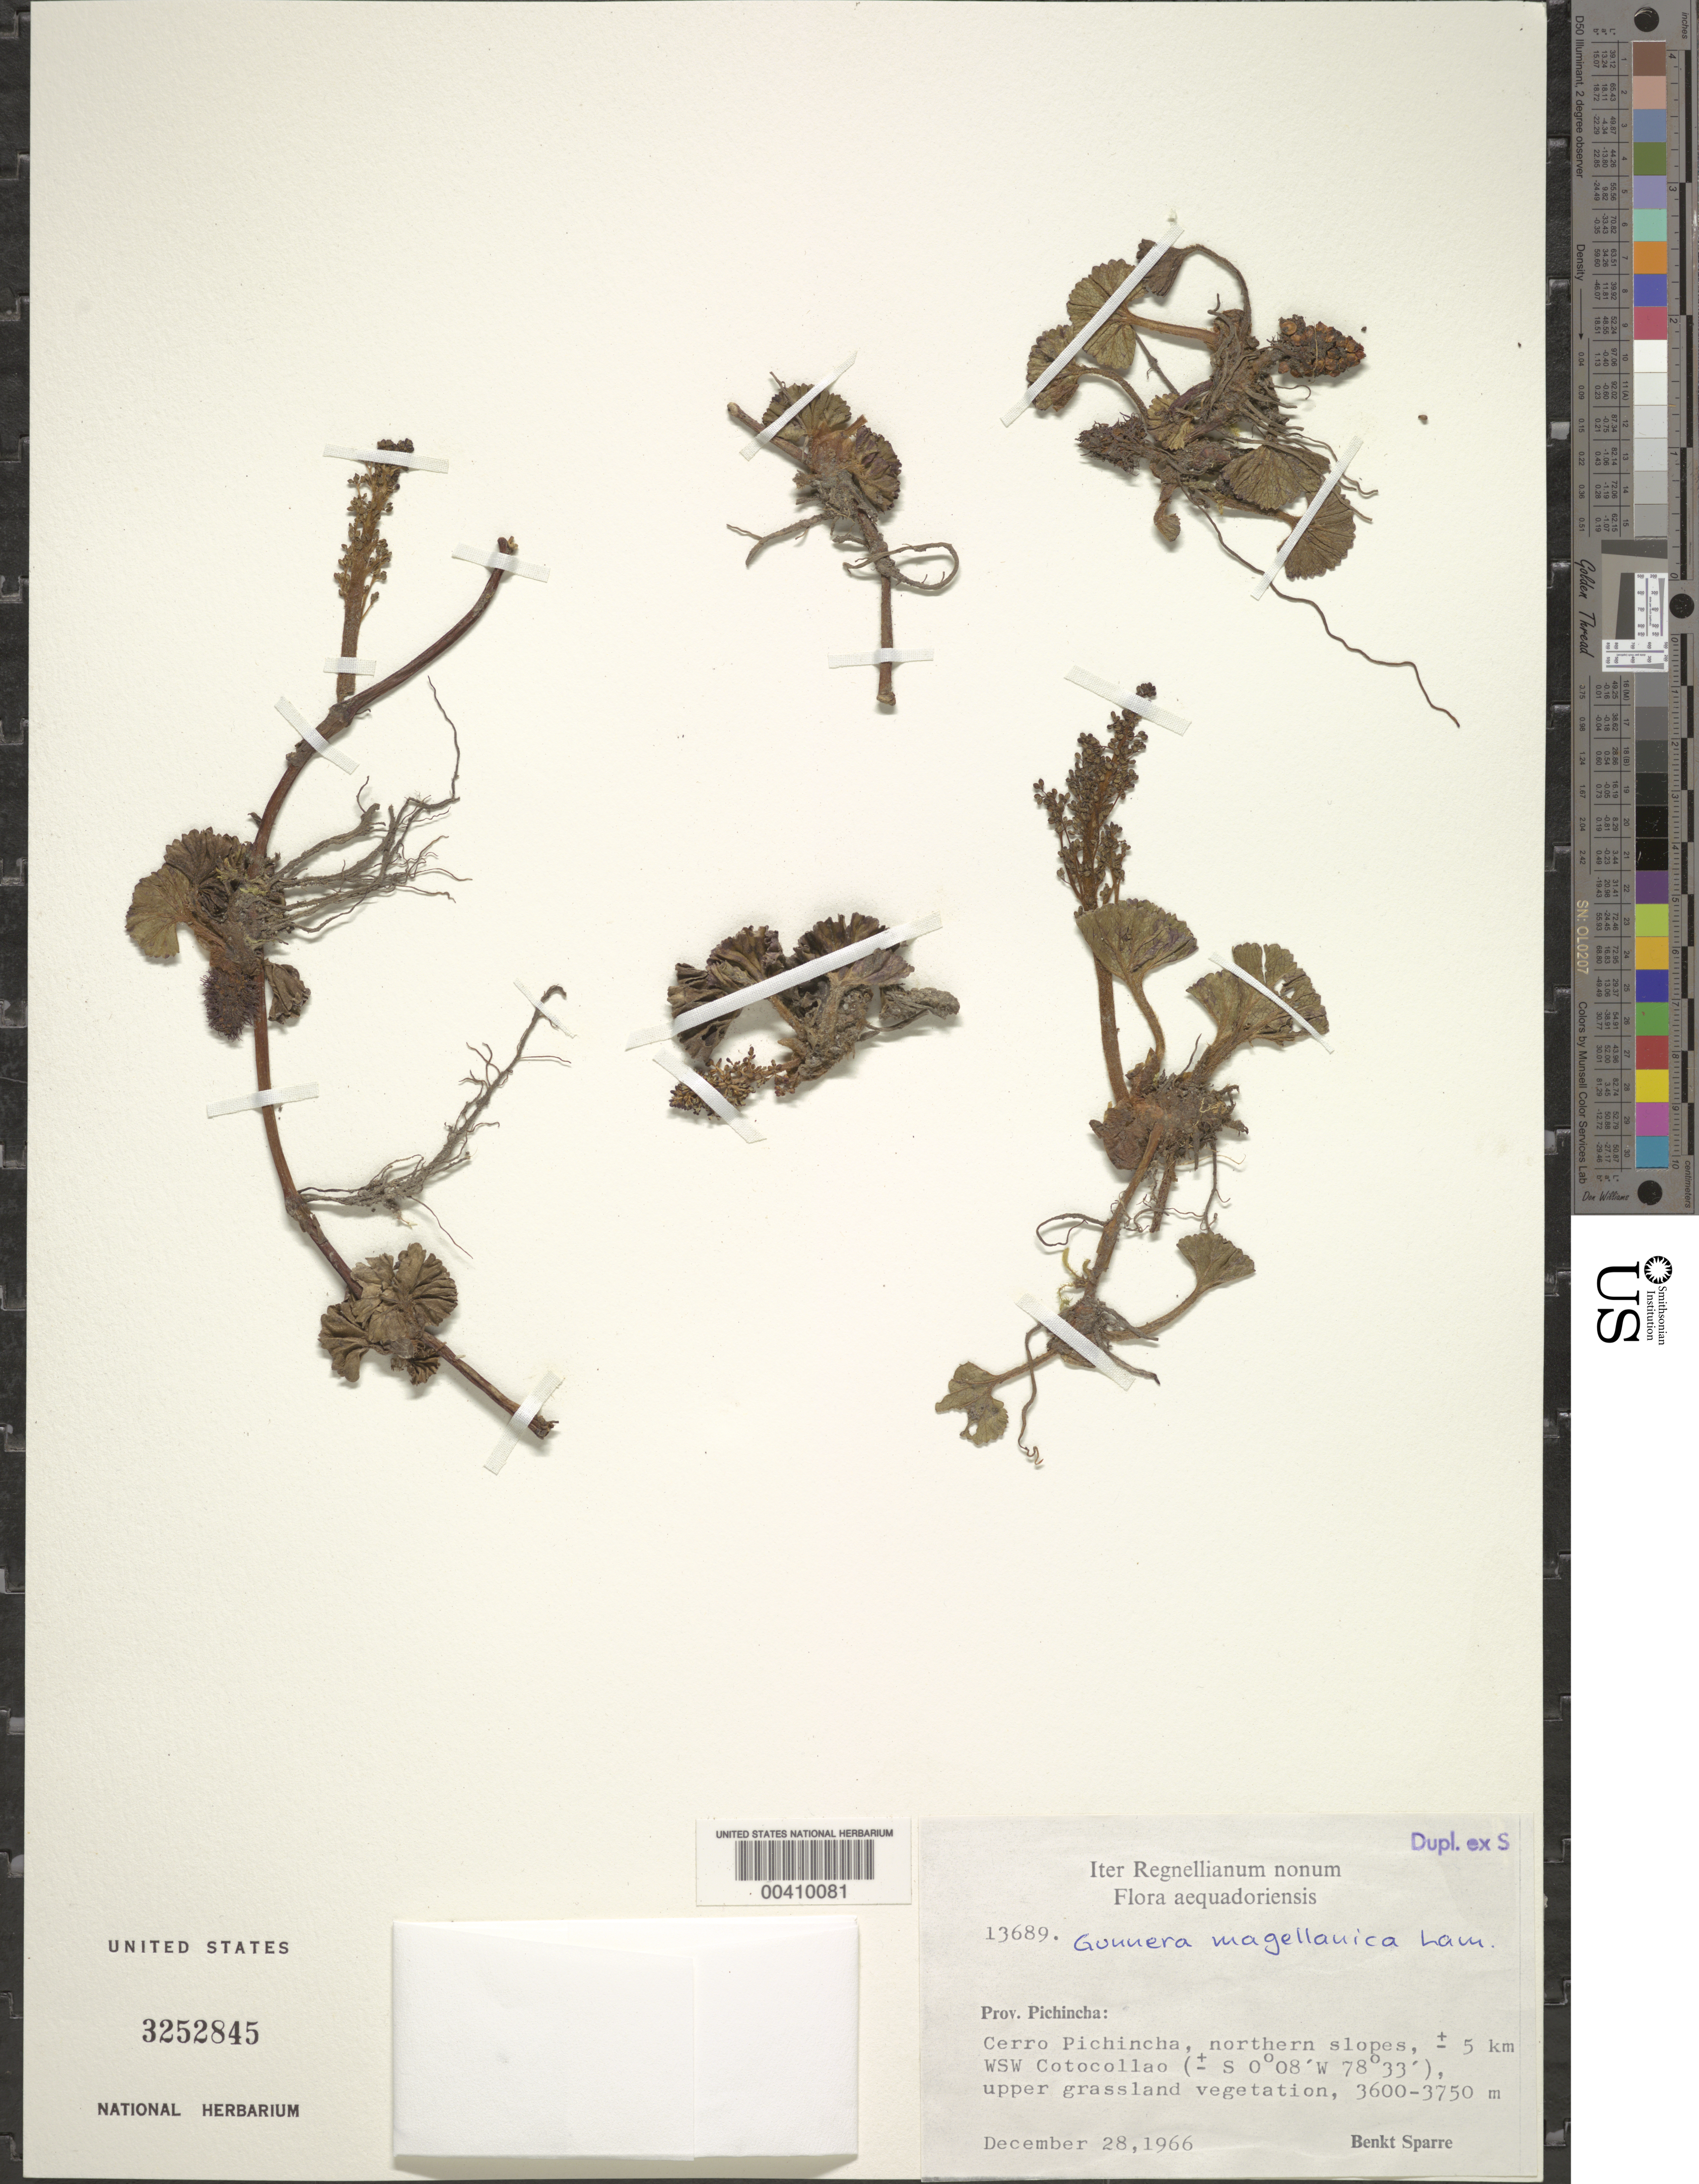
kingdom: Plantae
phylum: Tracheophyta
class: Magnoliopsida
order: Gunnerales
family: Gunneraceae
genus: Gunnera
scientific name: Gunnera magellanica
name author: Lam.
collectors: B. Sparre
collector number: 13689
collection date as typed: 28 Dec 1966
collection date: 1966-12-28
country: Ecuador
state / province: Pichincha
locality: Cerro Pichincha, N slopes, ± 5 km WSW Cotocollao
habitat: Upper grassland vegetation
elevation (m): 3600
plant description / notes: US, S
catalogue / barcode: US 3252845